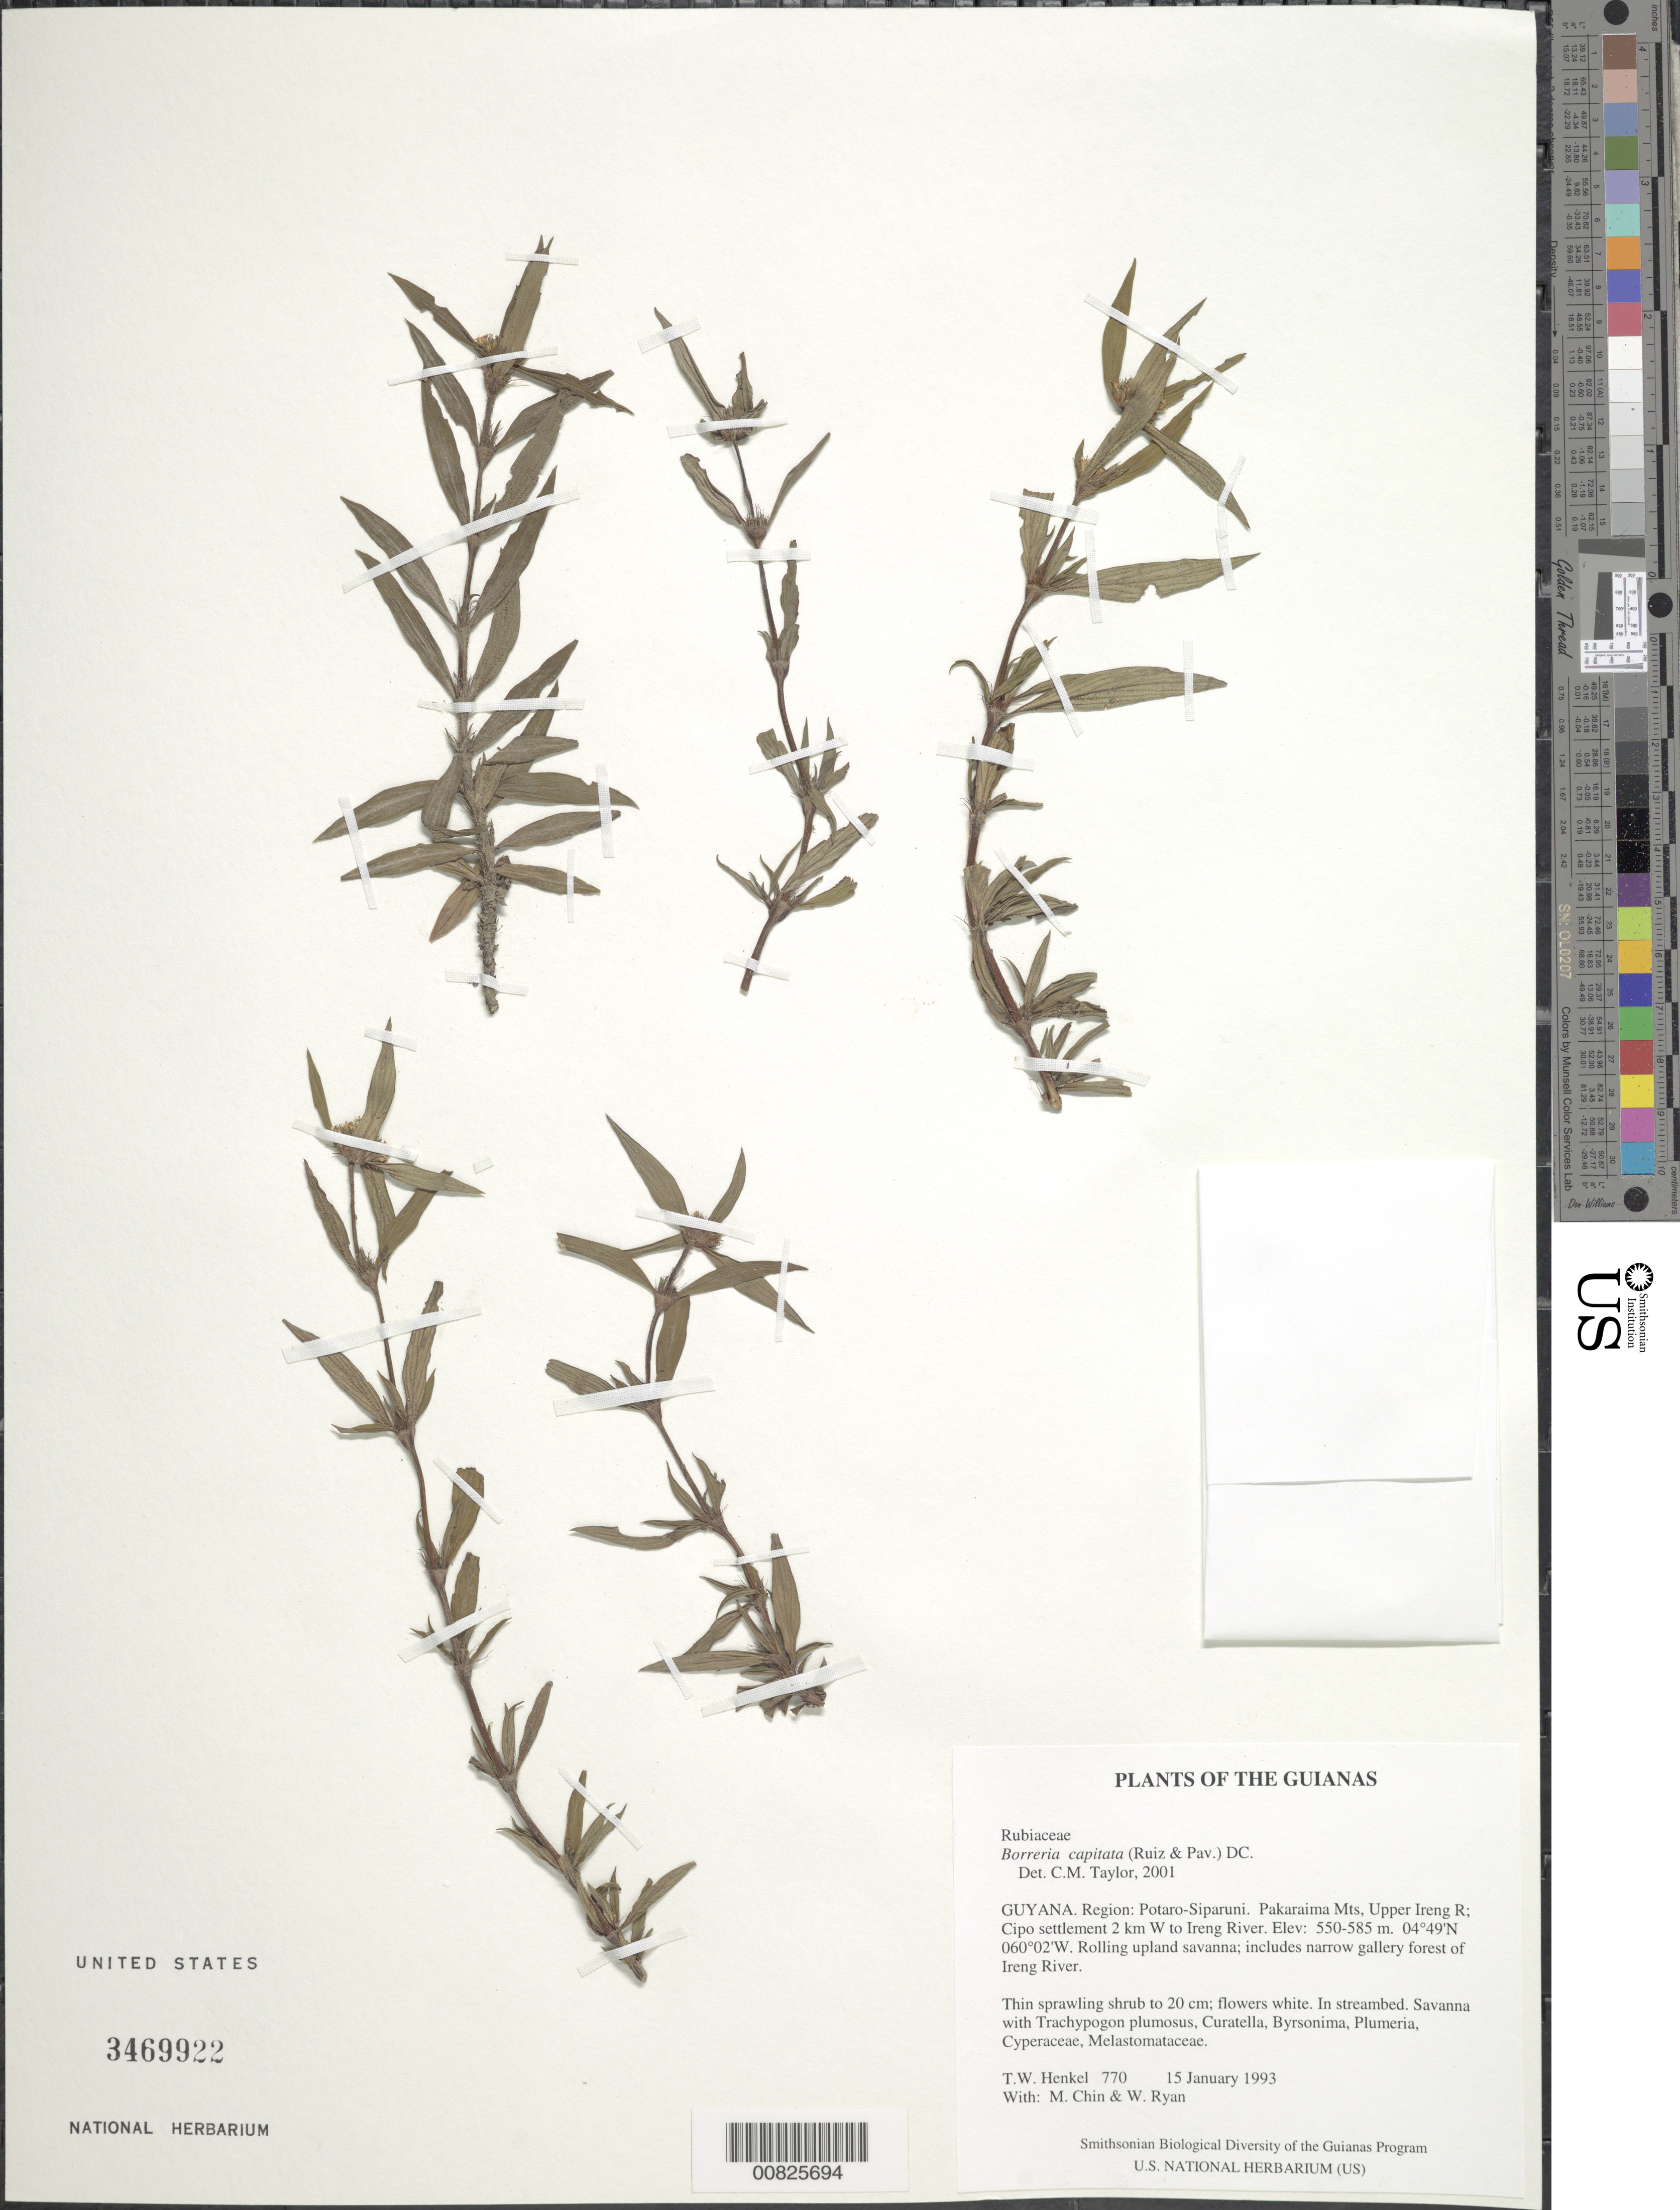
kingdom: Plantae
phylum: Tracheophyta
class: Magnoliopsida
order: Gentianales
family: Rubiaceae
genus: Borreria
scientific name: Borreria capitata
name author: (Ruiz & Pav.) DC.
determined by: Taylor, Charlotte M.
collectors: T. Henkel, M. Chin & W. Ryan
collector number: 770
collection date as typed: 15 January 1993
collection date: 1993-01-15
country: Guyana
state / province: Potaro-Siparuni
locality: Pakaraima Mts, Upper Ireng R; Cipo settlement 2 km W to Ireng River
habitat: Rolling upland savanna; includes narrow gallery forest of Ireng River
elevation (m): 550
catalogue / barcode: US 3469922